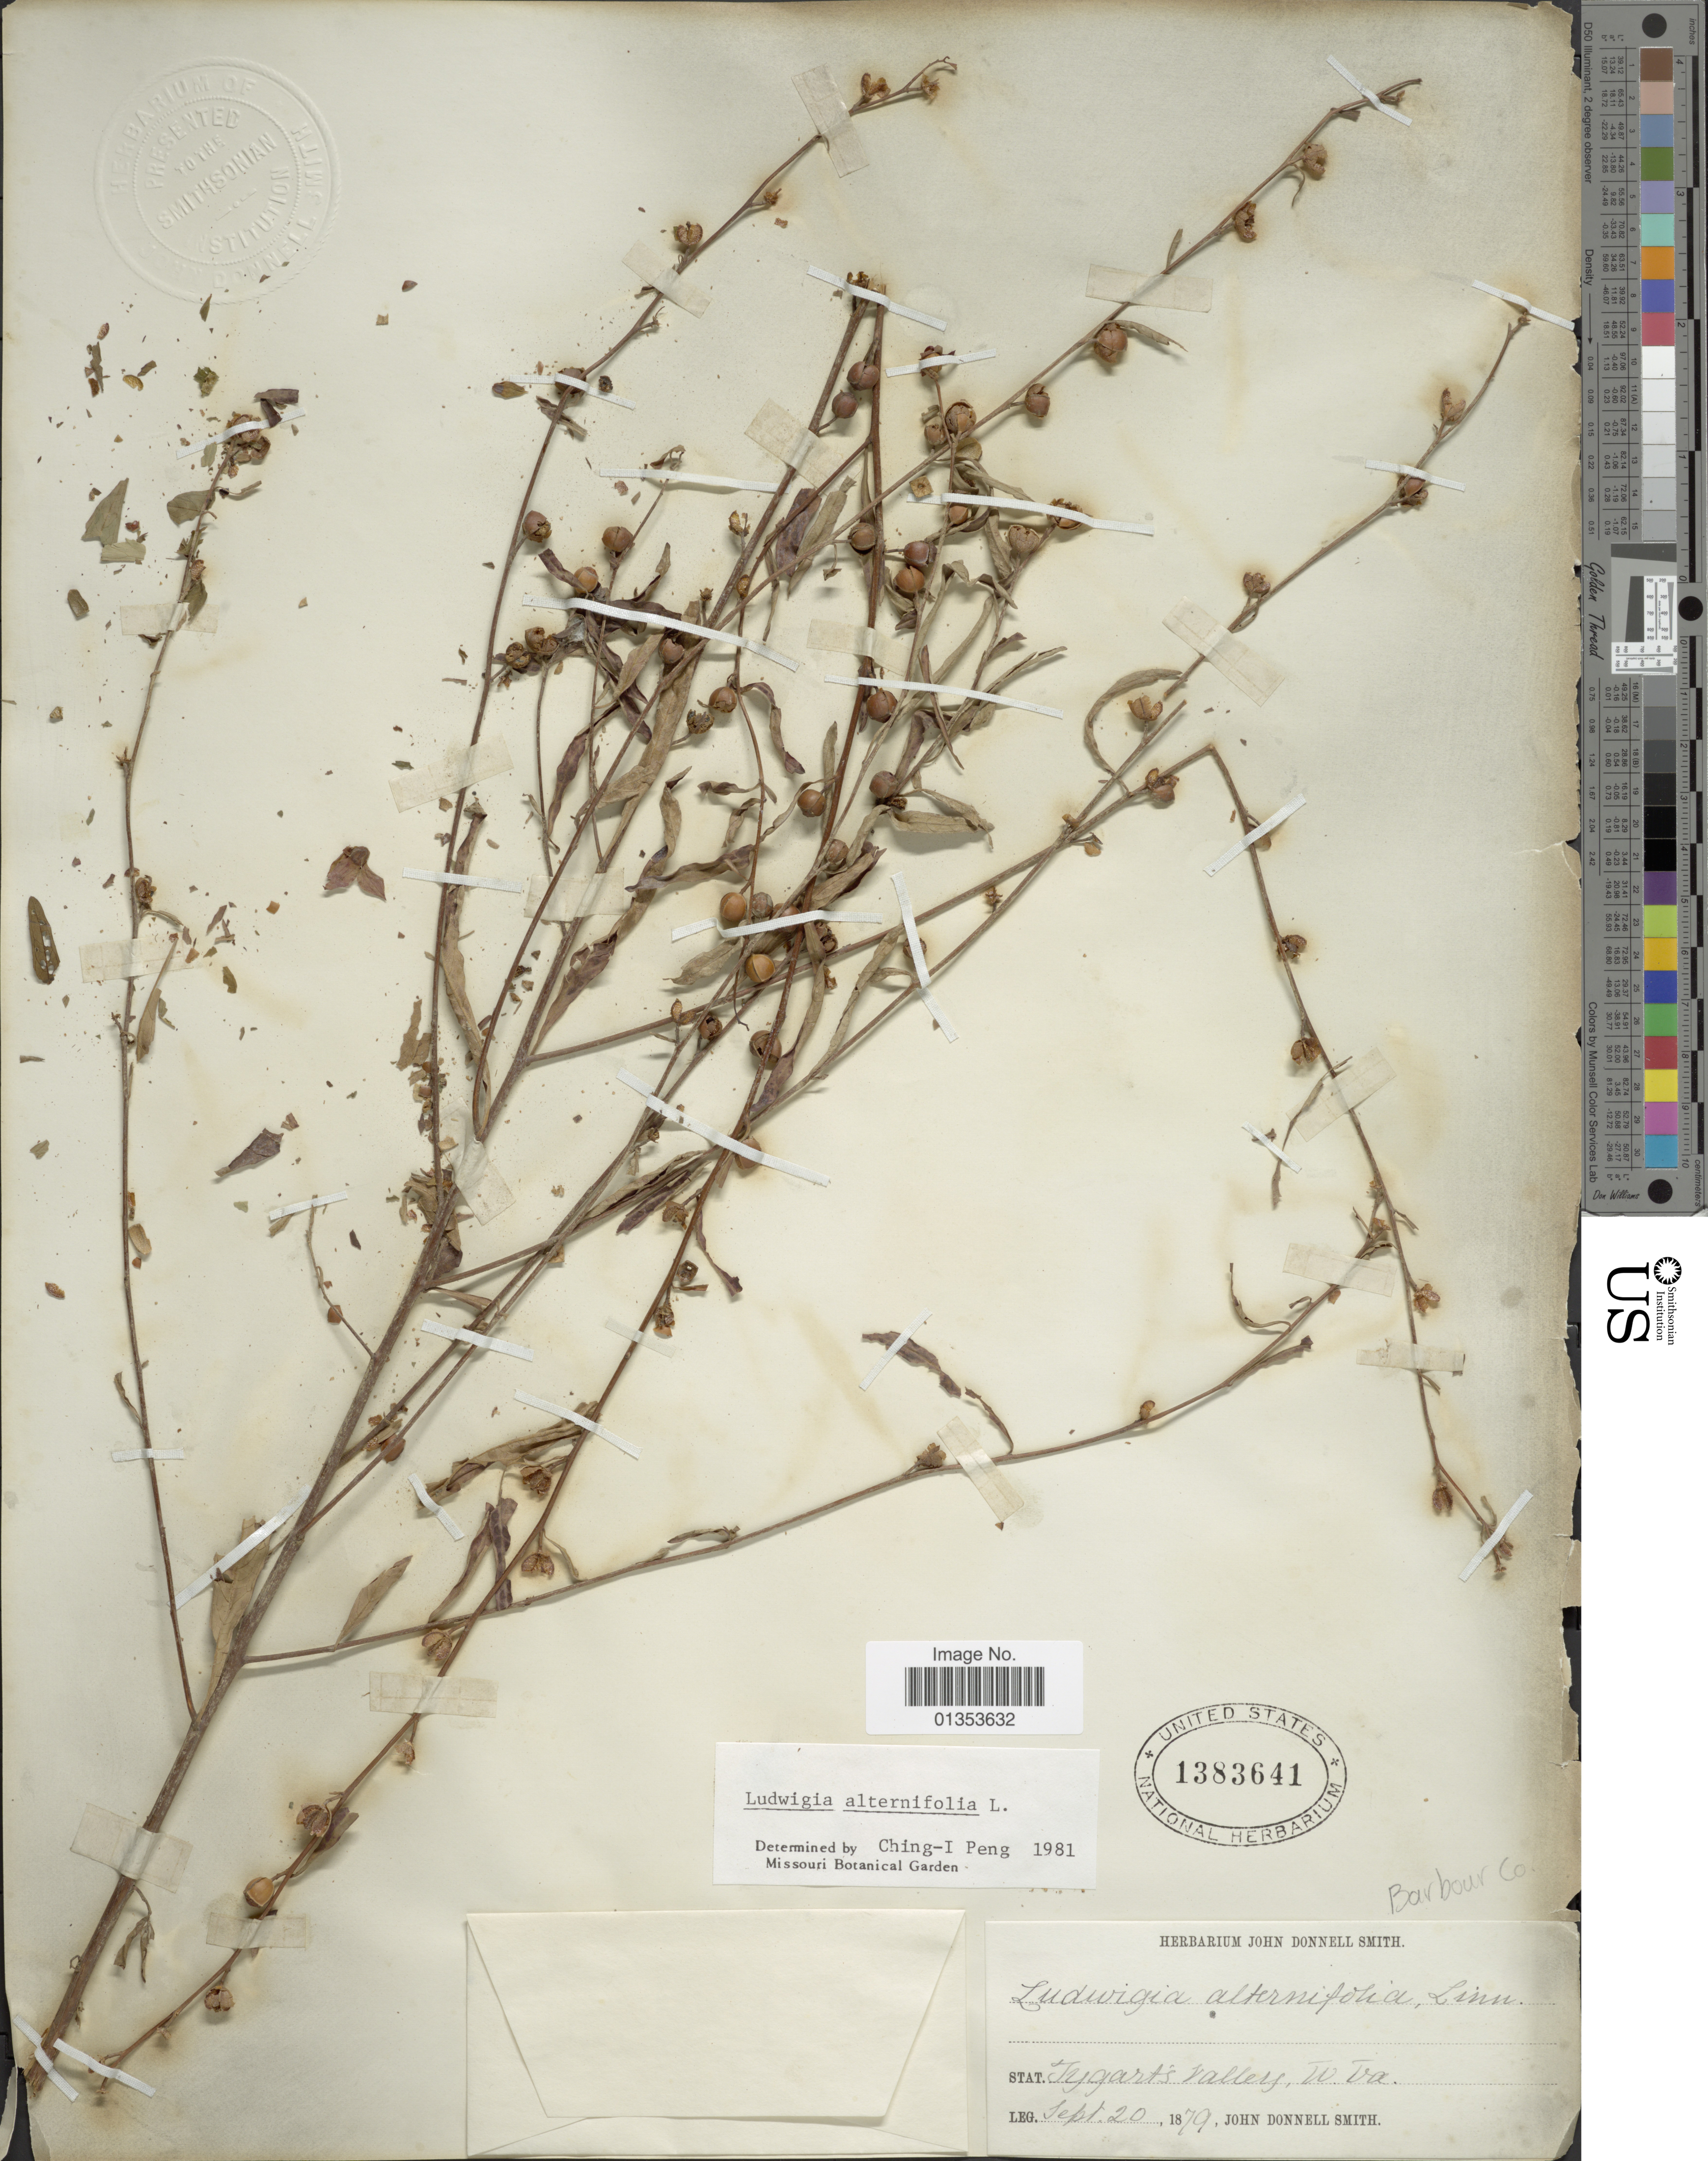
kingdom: Plantae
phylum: Tracheophyta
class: Magnoliopsida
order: Myrtales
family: Onagraceae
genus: Ludwigia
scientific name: Ludwigia alternifolia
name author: L.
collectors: J. Donnell Smith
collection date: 1879-09-20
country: United States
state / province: West Virginia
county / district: Randolph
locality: Tygarts Valley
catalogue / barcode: US 1383641